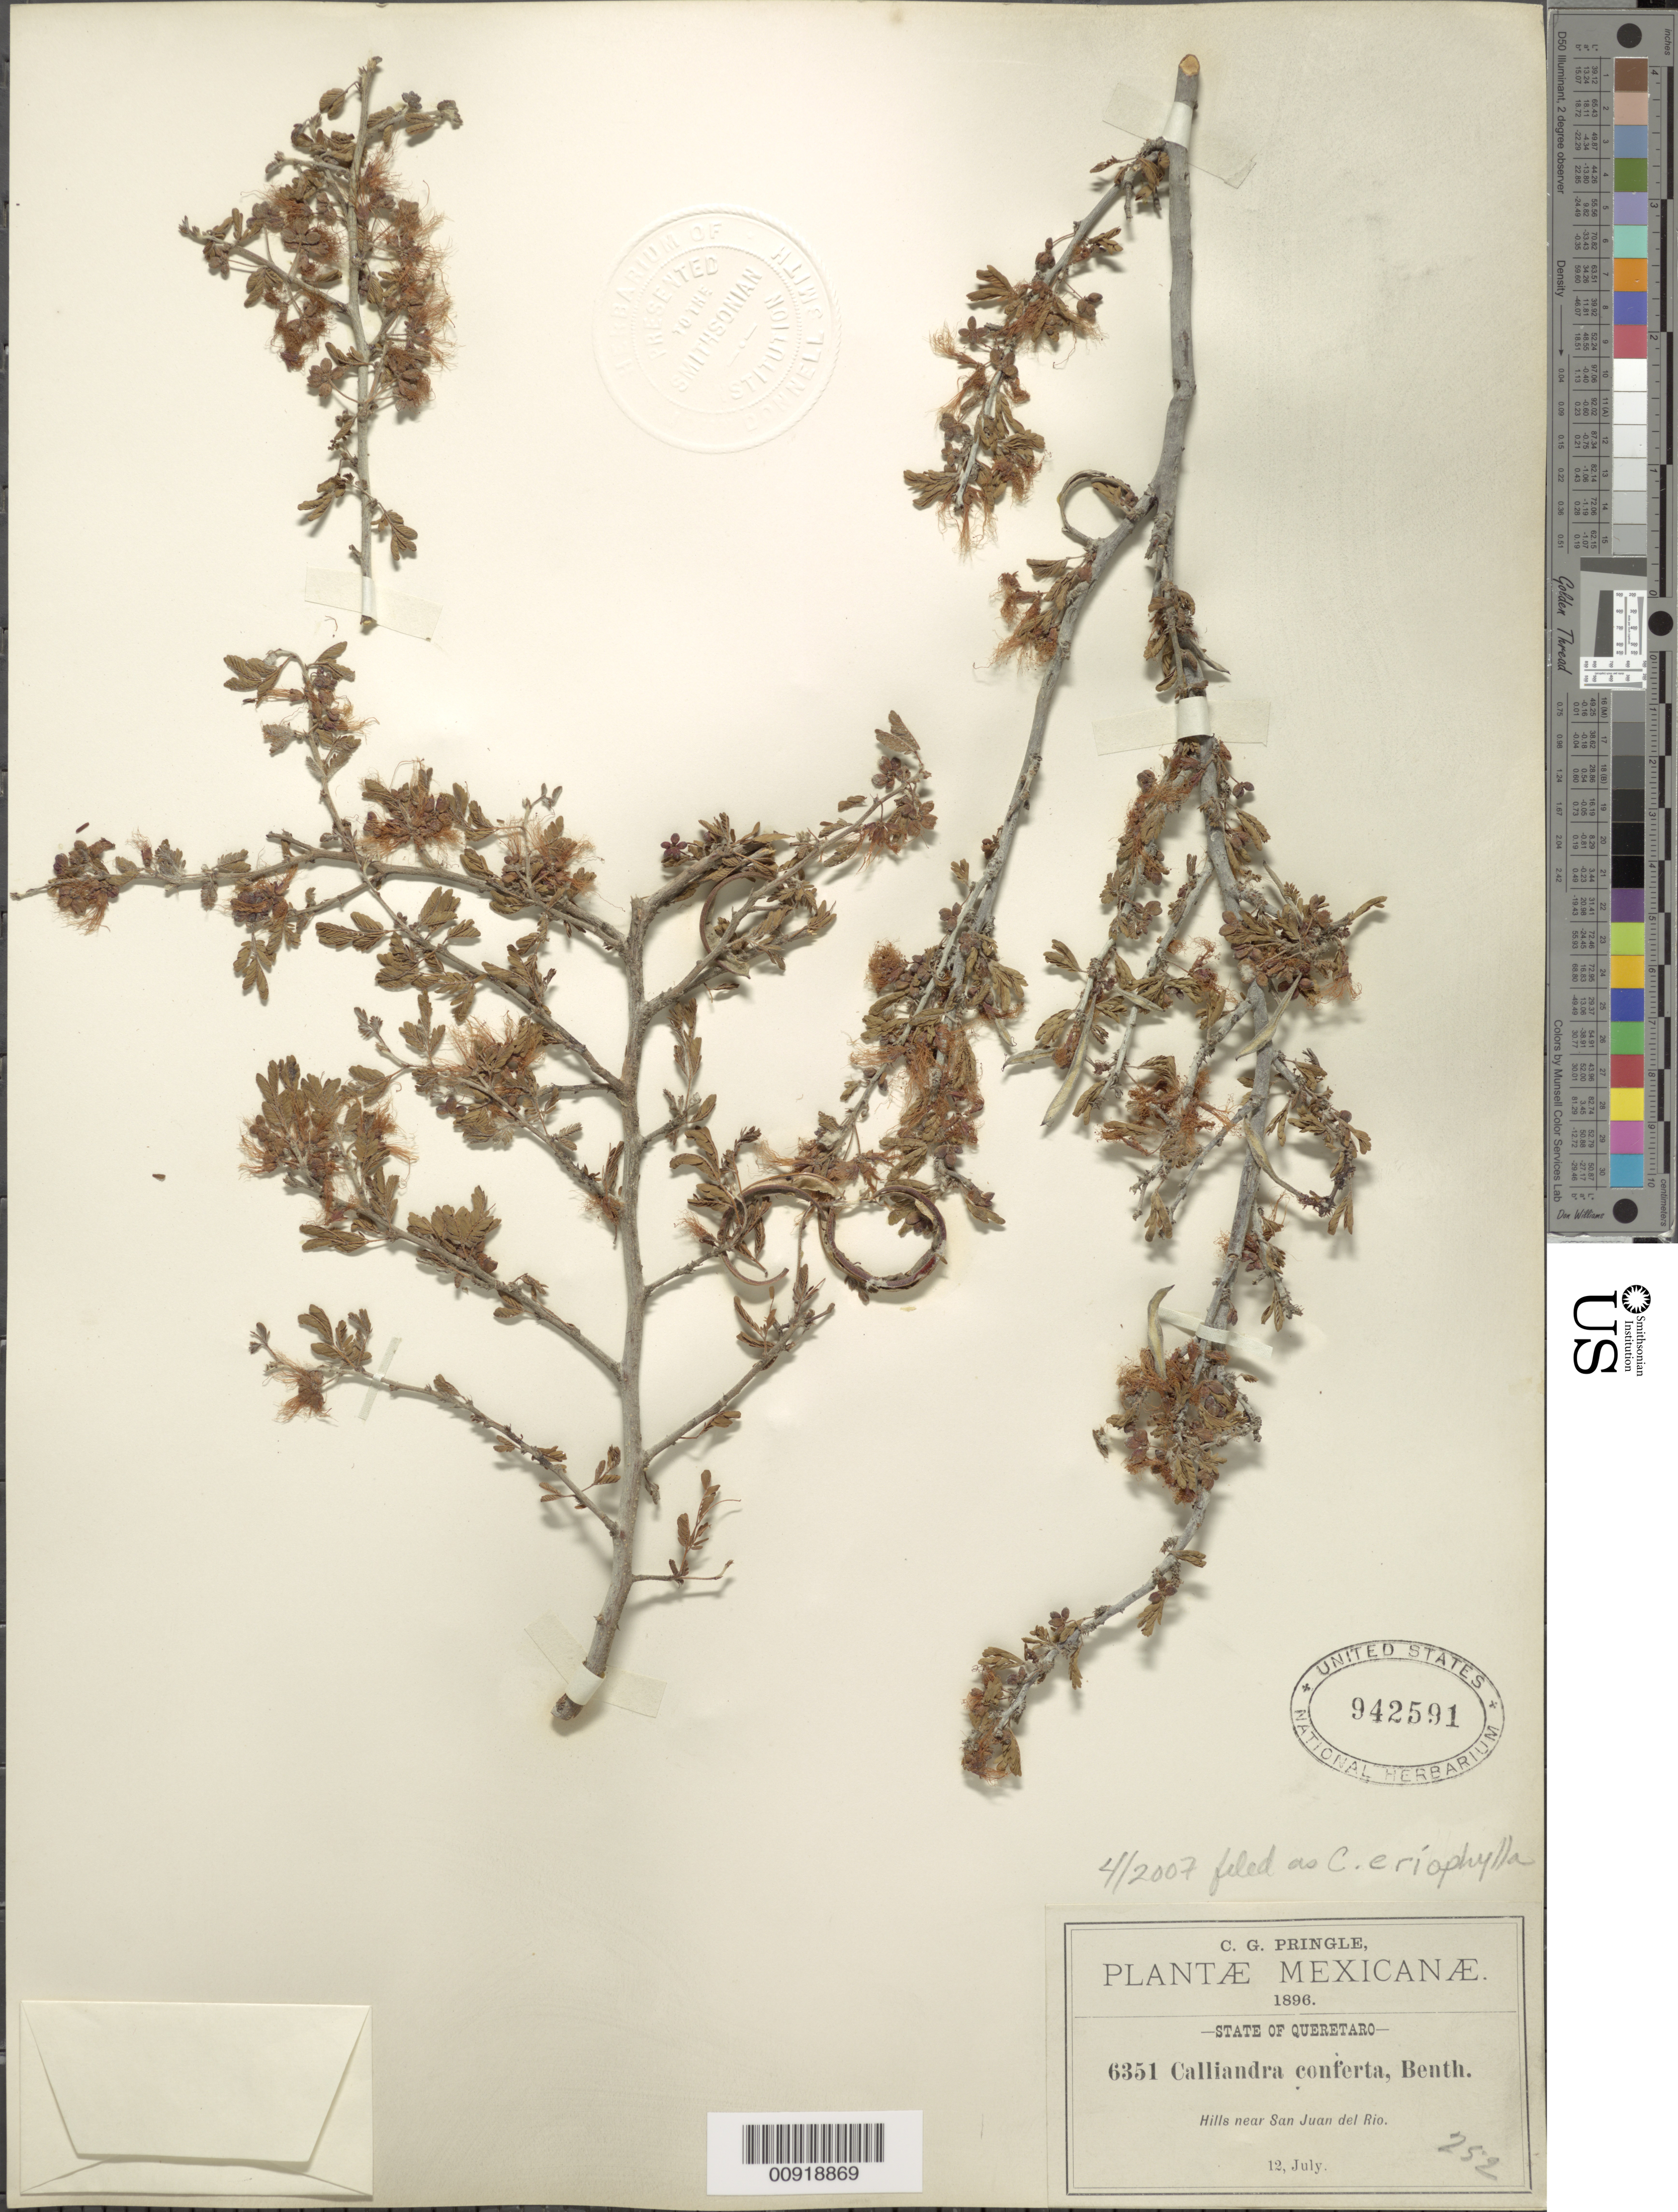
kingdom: Plantae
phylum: Tracheophyta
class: Magnoliopsida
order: Fabales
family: Fabaceae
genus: Calliandra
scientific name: Calliandra eriophylla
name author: Benth.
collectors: C. G. Pringle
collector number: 6351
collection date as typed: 12 Jul 1896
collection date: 1896-07-12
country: Mexico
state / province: Querétaro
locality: Near San Juan del Río, State of Querétaro.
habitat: Hills.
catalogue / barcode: US 942591